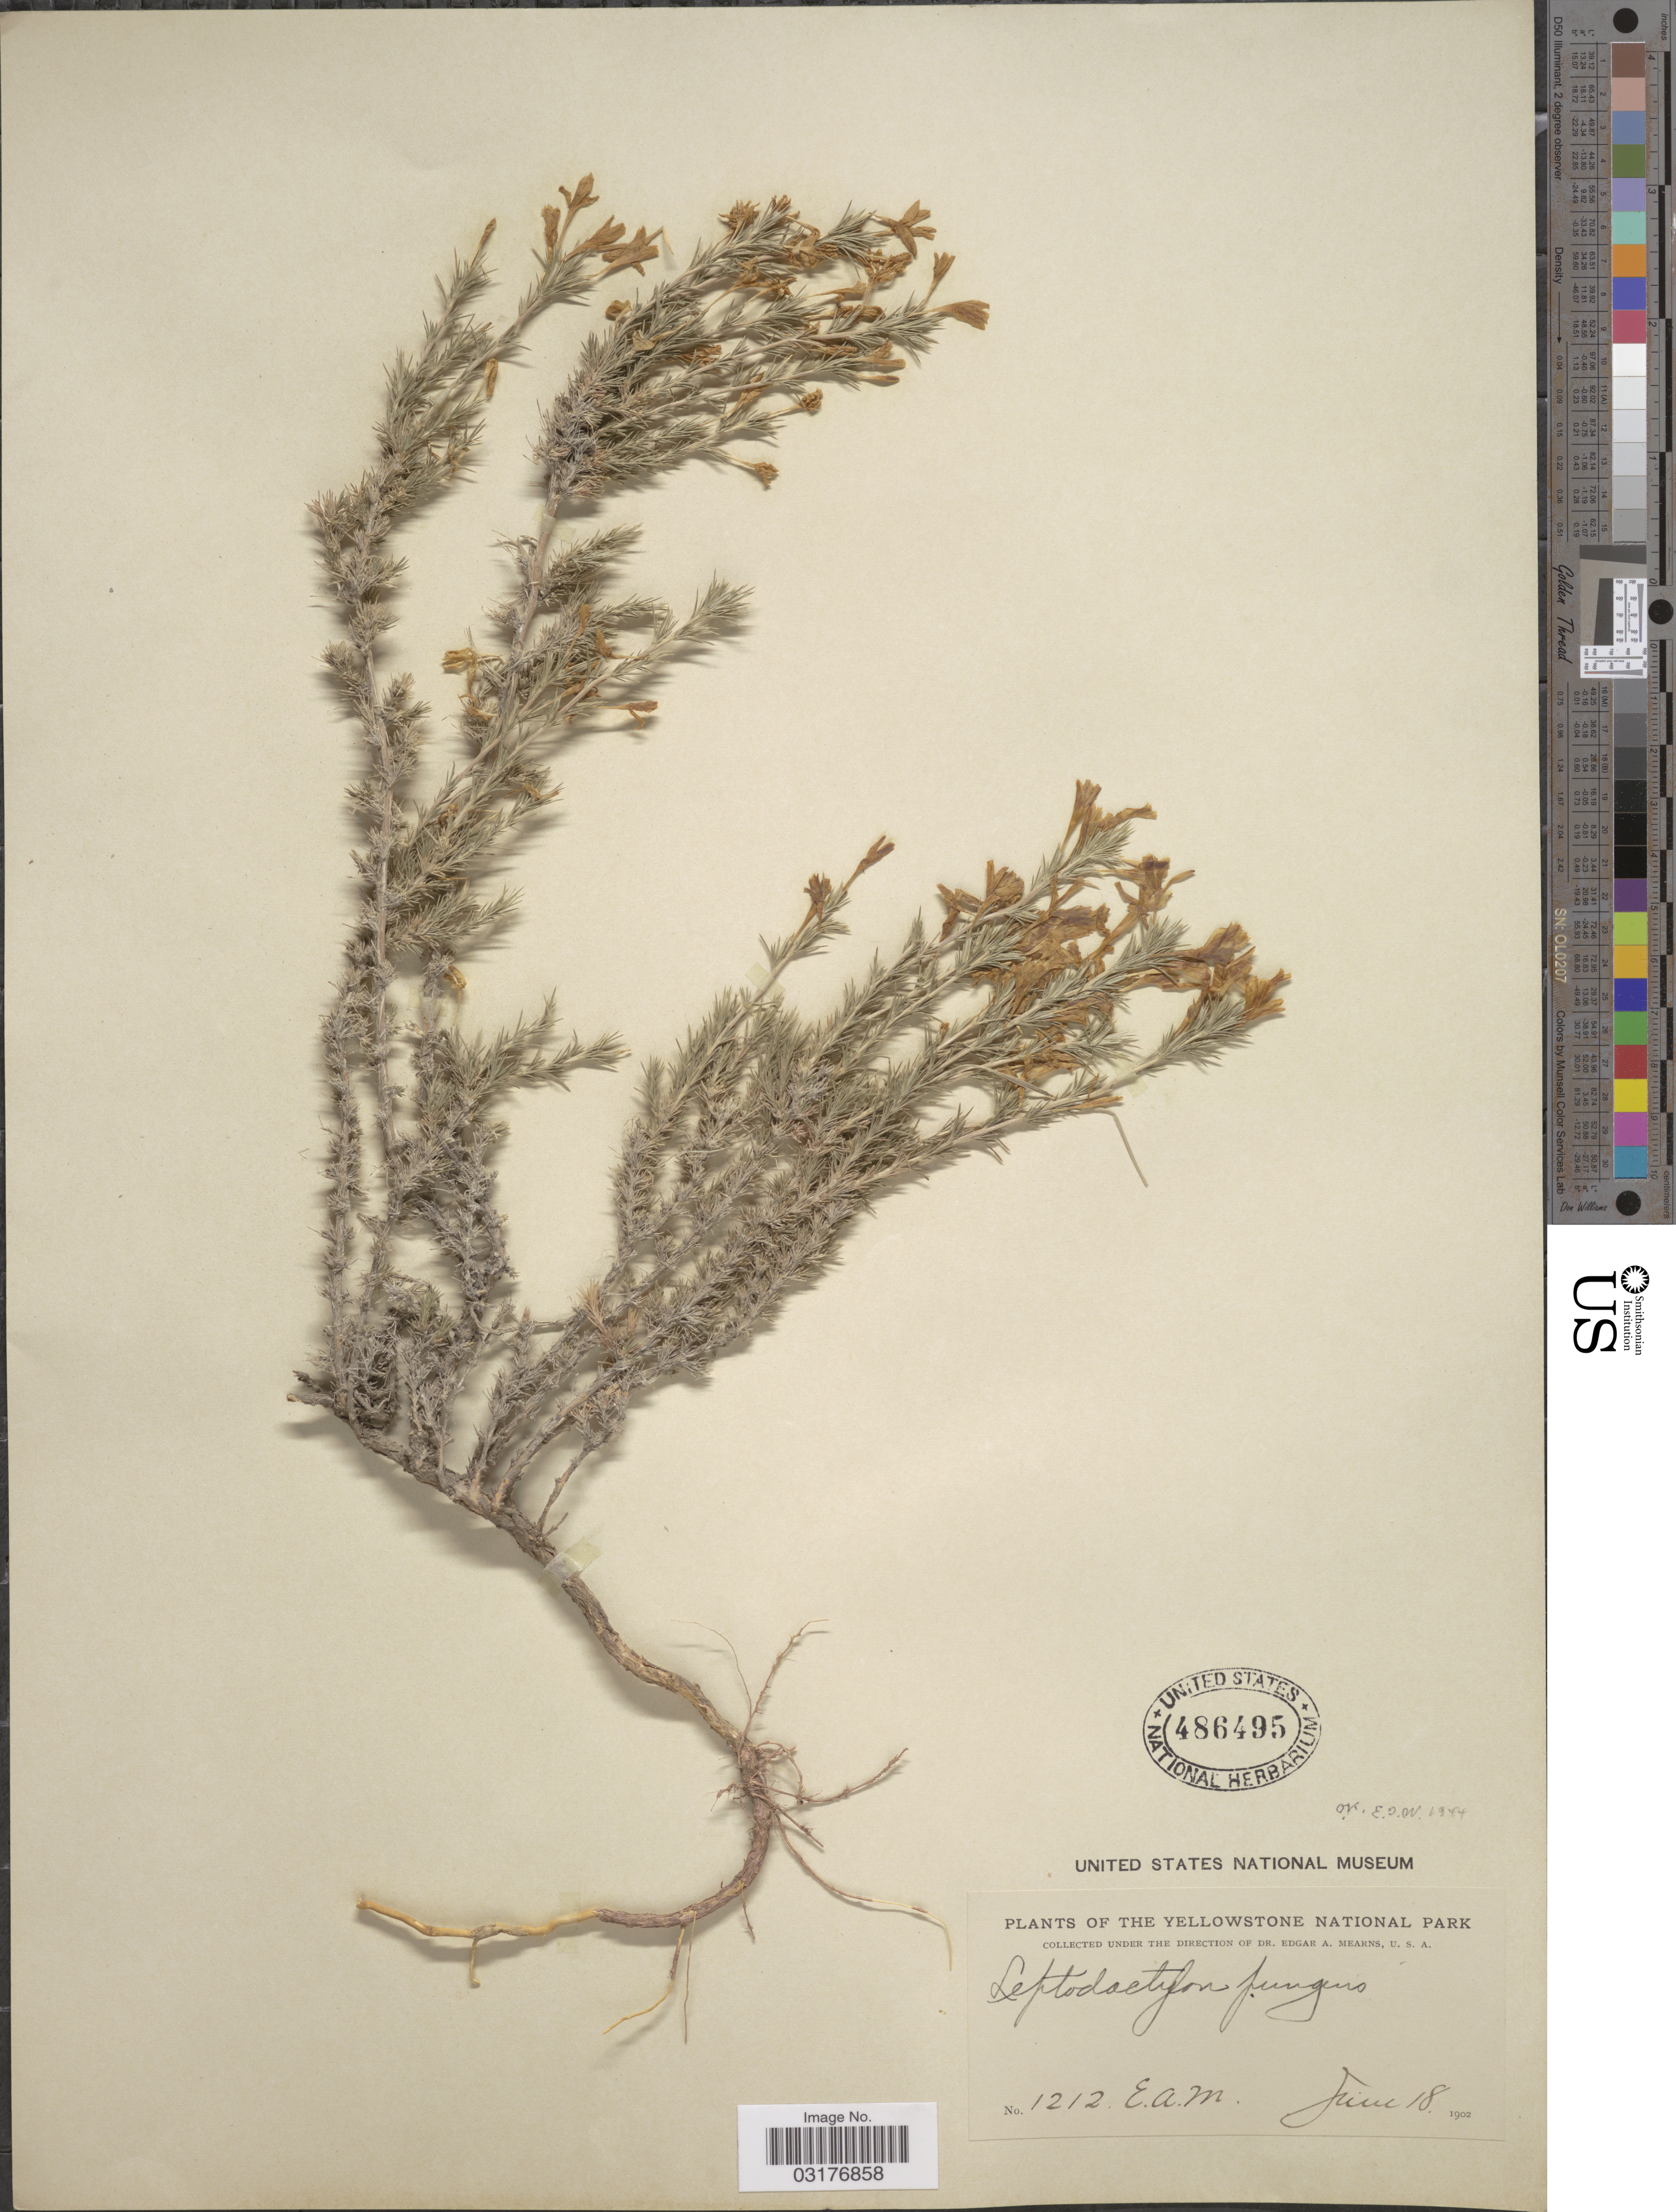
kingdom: Plantae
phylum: Tracheophyta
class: Magnoliopsida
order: Ericales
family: Polemoniaceae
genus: Linanthus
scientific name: Linanthus pungens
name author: (Torr.) J.M. Porter & L.A. Johnson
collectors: E. A. Mearns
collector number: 1212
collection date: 1902-06-18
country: United States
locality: The Yellowstone National Park.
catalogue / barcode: US 486495